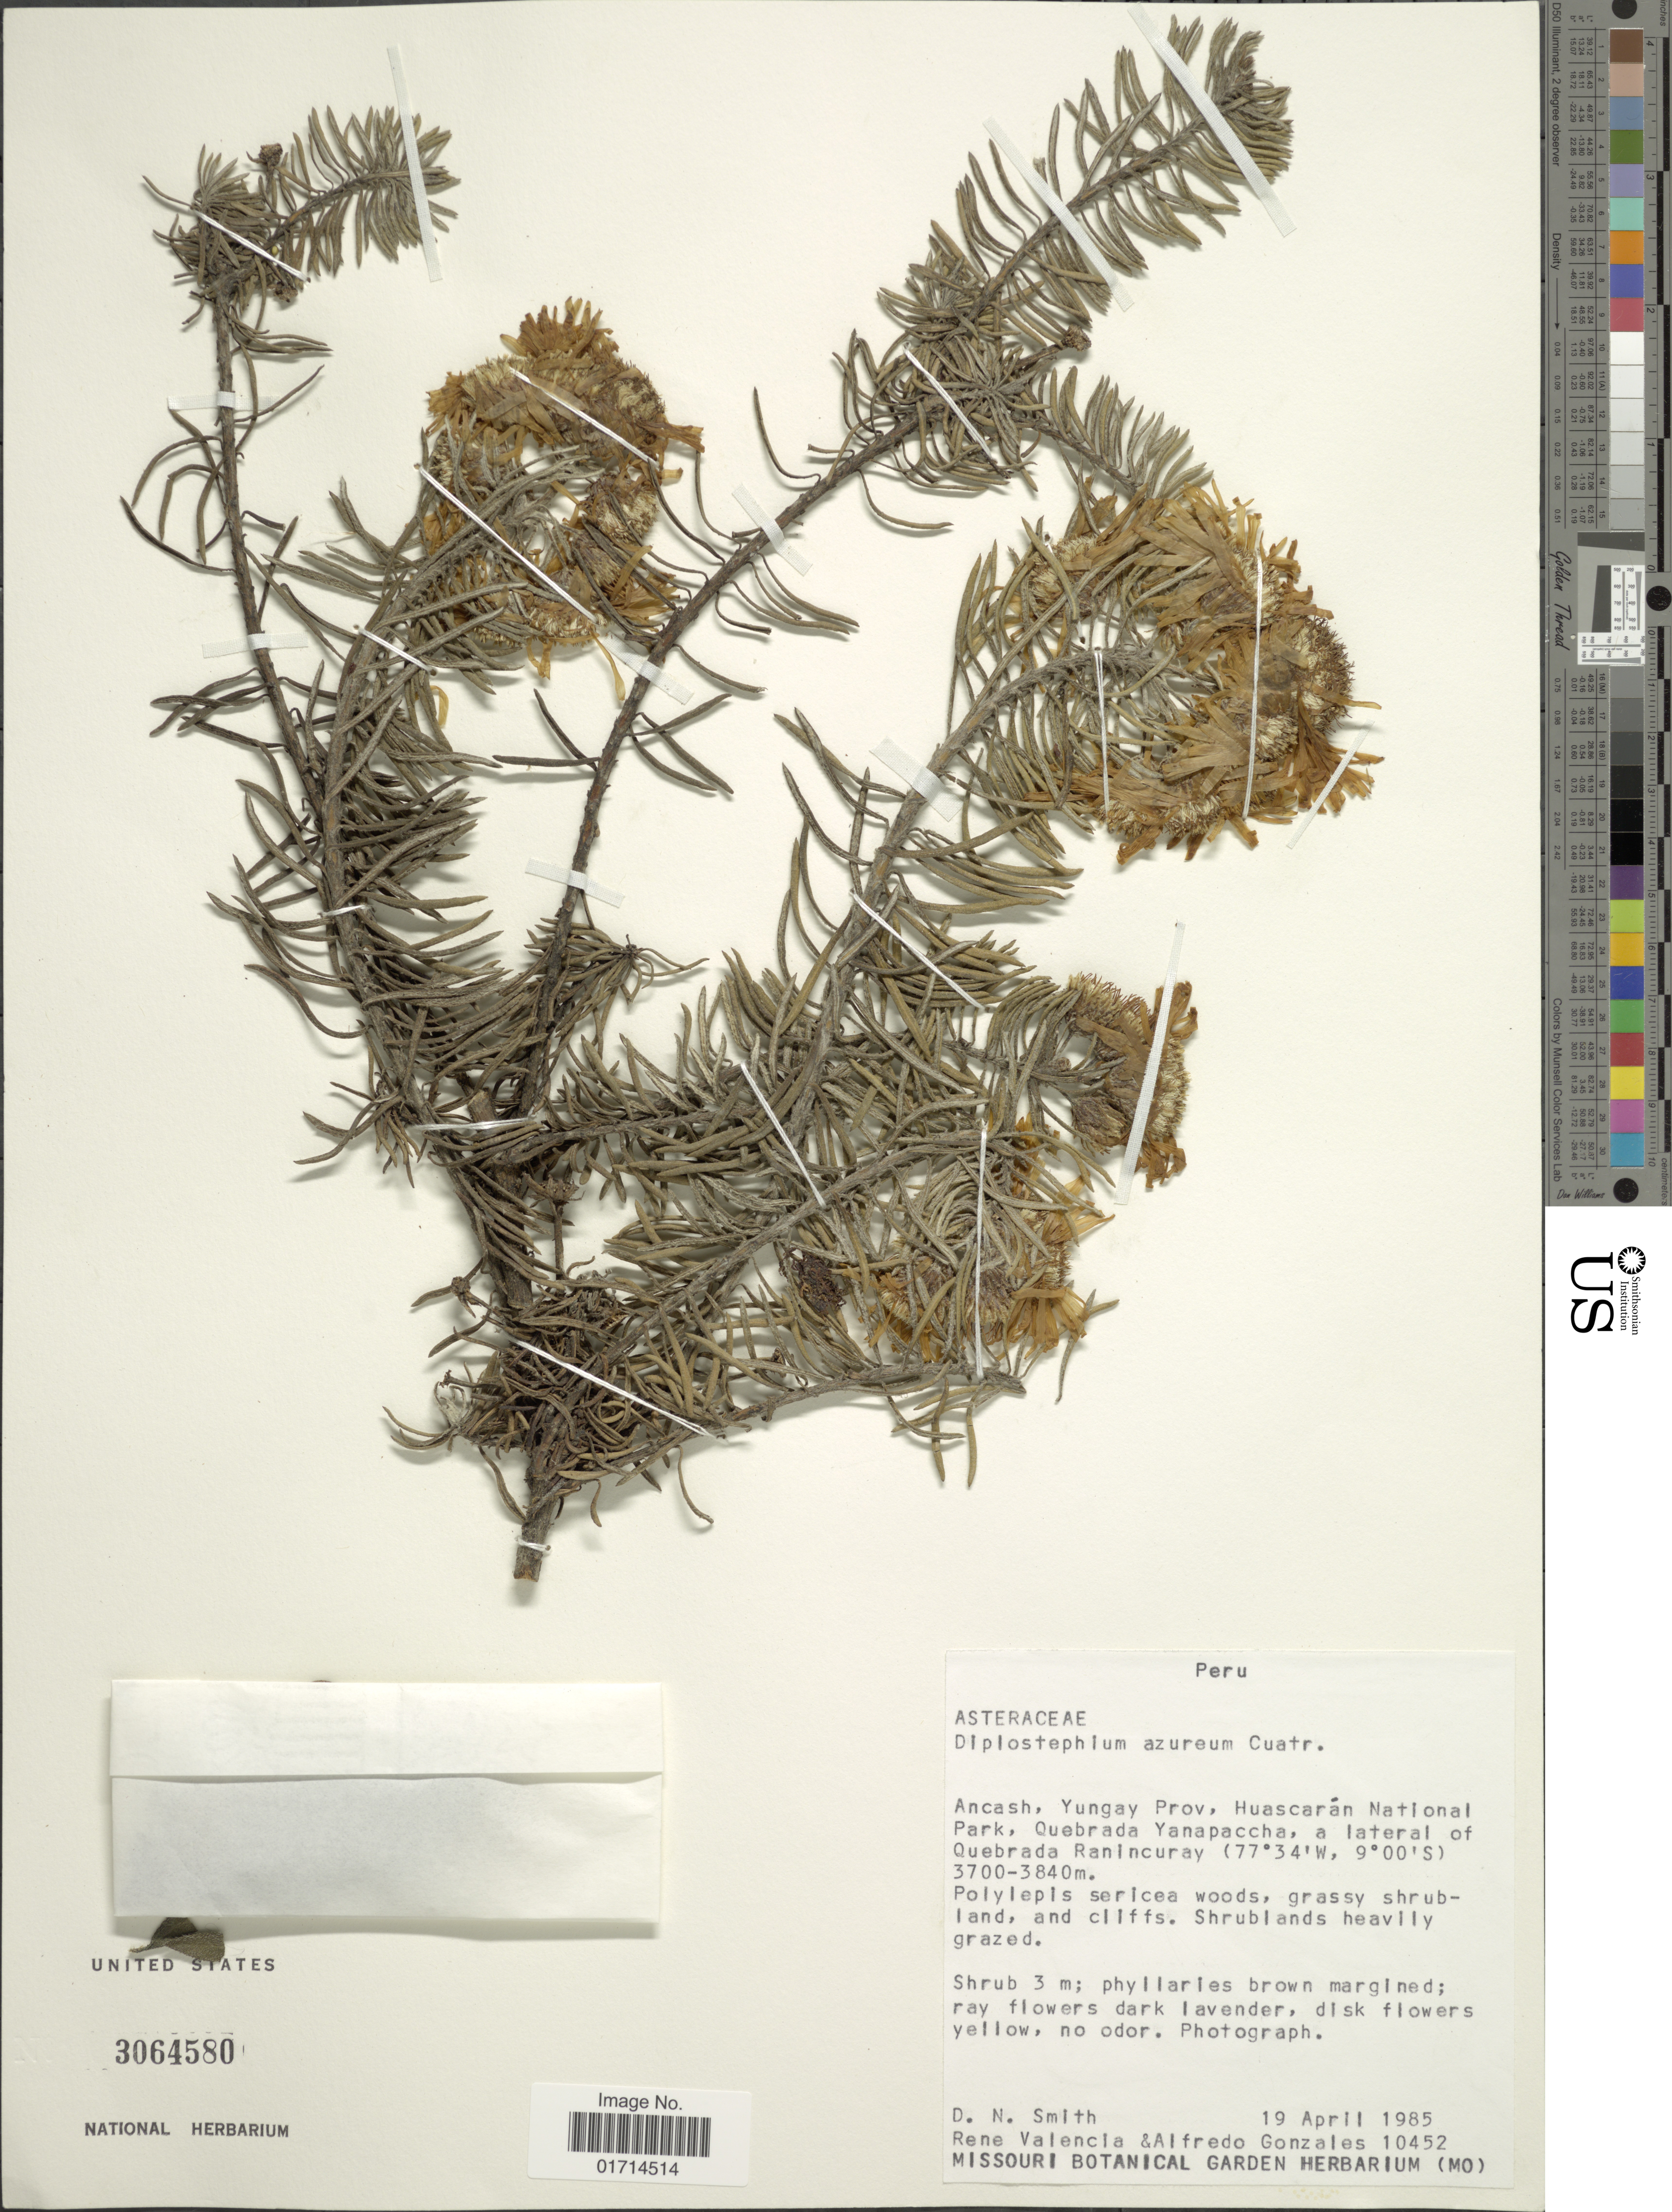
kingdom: Plantae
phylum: Tracheophyta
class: Magnoliopsida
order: Asterales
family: Asteraceae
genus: Diplostephium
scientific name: Diplostephium azureum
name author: Cuatrec.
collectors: D. Smith, R. Valencia & A. Gonzáles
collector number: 10452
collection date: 1985-04-19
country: Peru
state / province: Ancash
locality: Yungay Prov, Huascarán National Park, Quebrada Yanapaccha, a lateral of Quebrada Ranincuray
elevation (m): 3700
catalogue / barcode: US 3064580